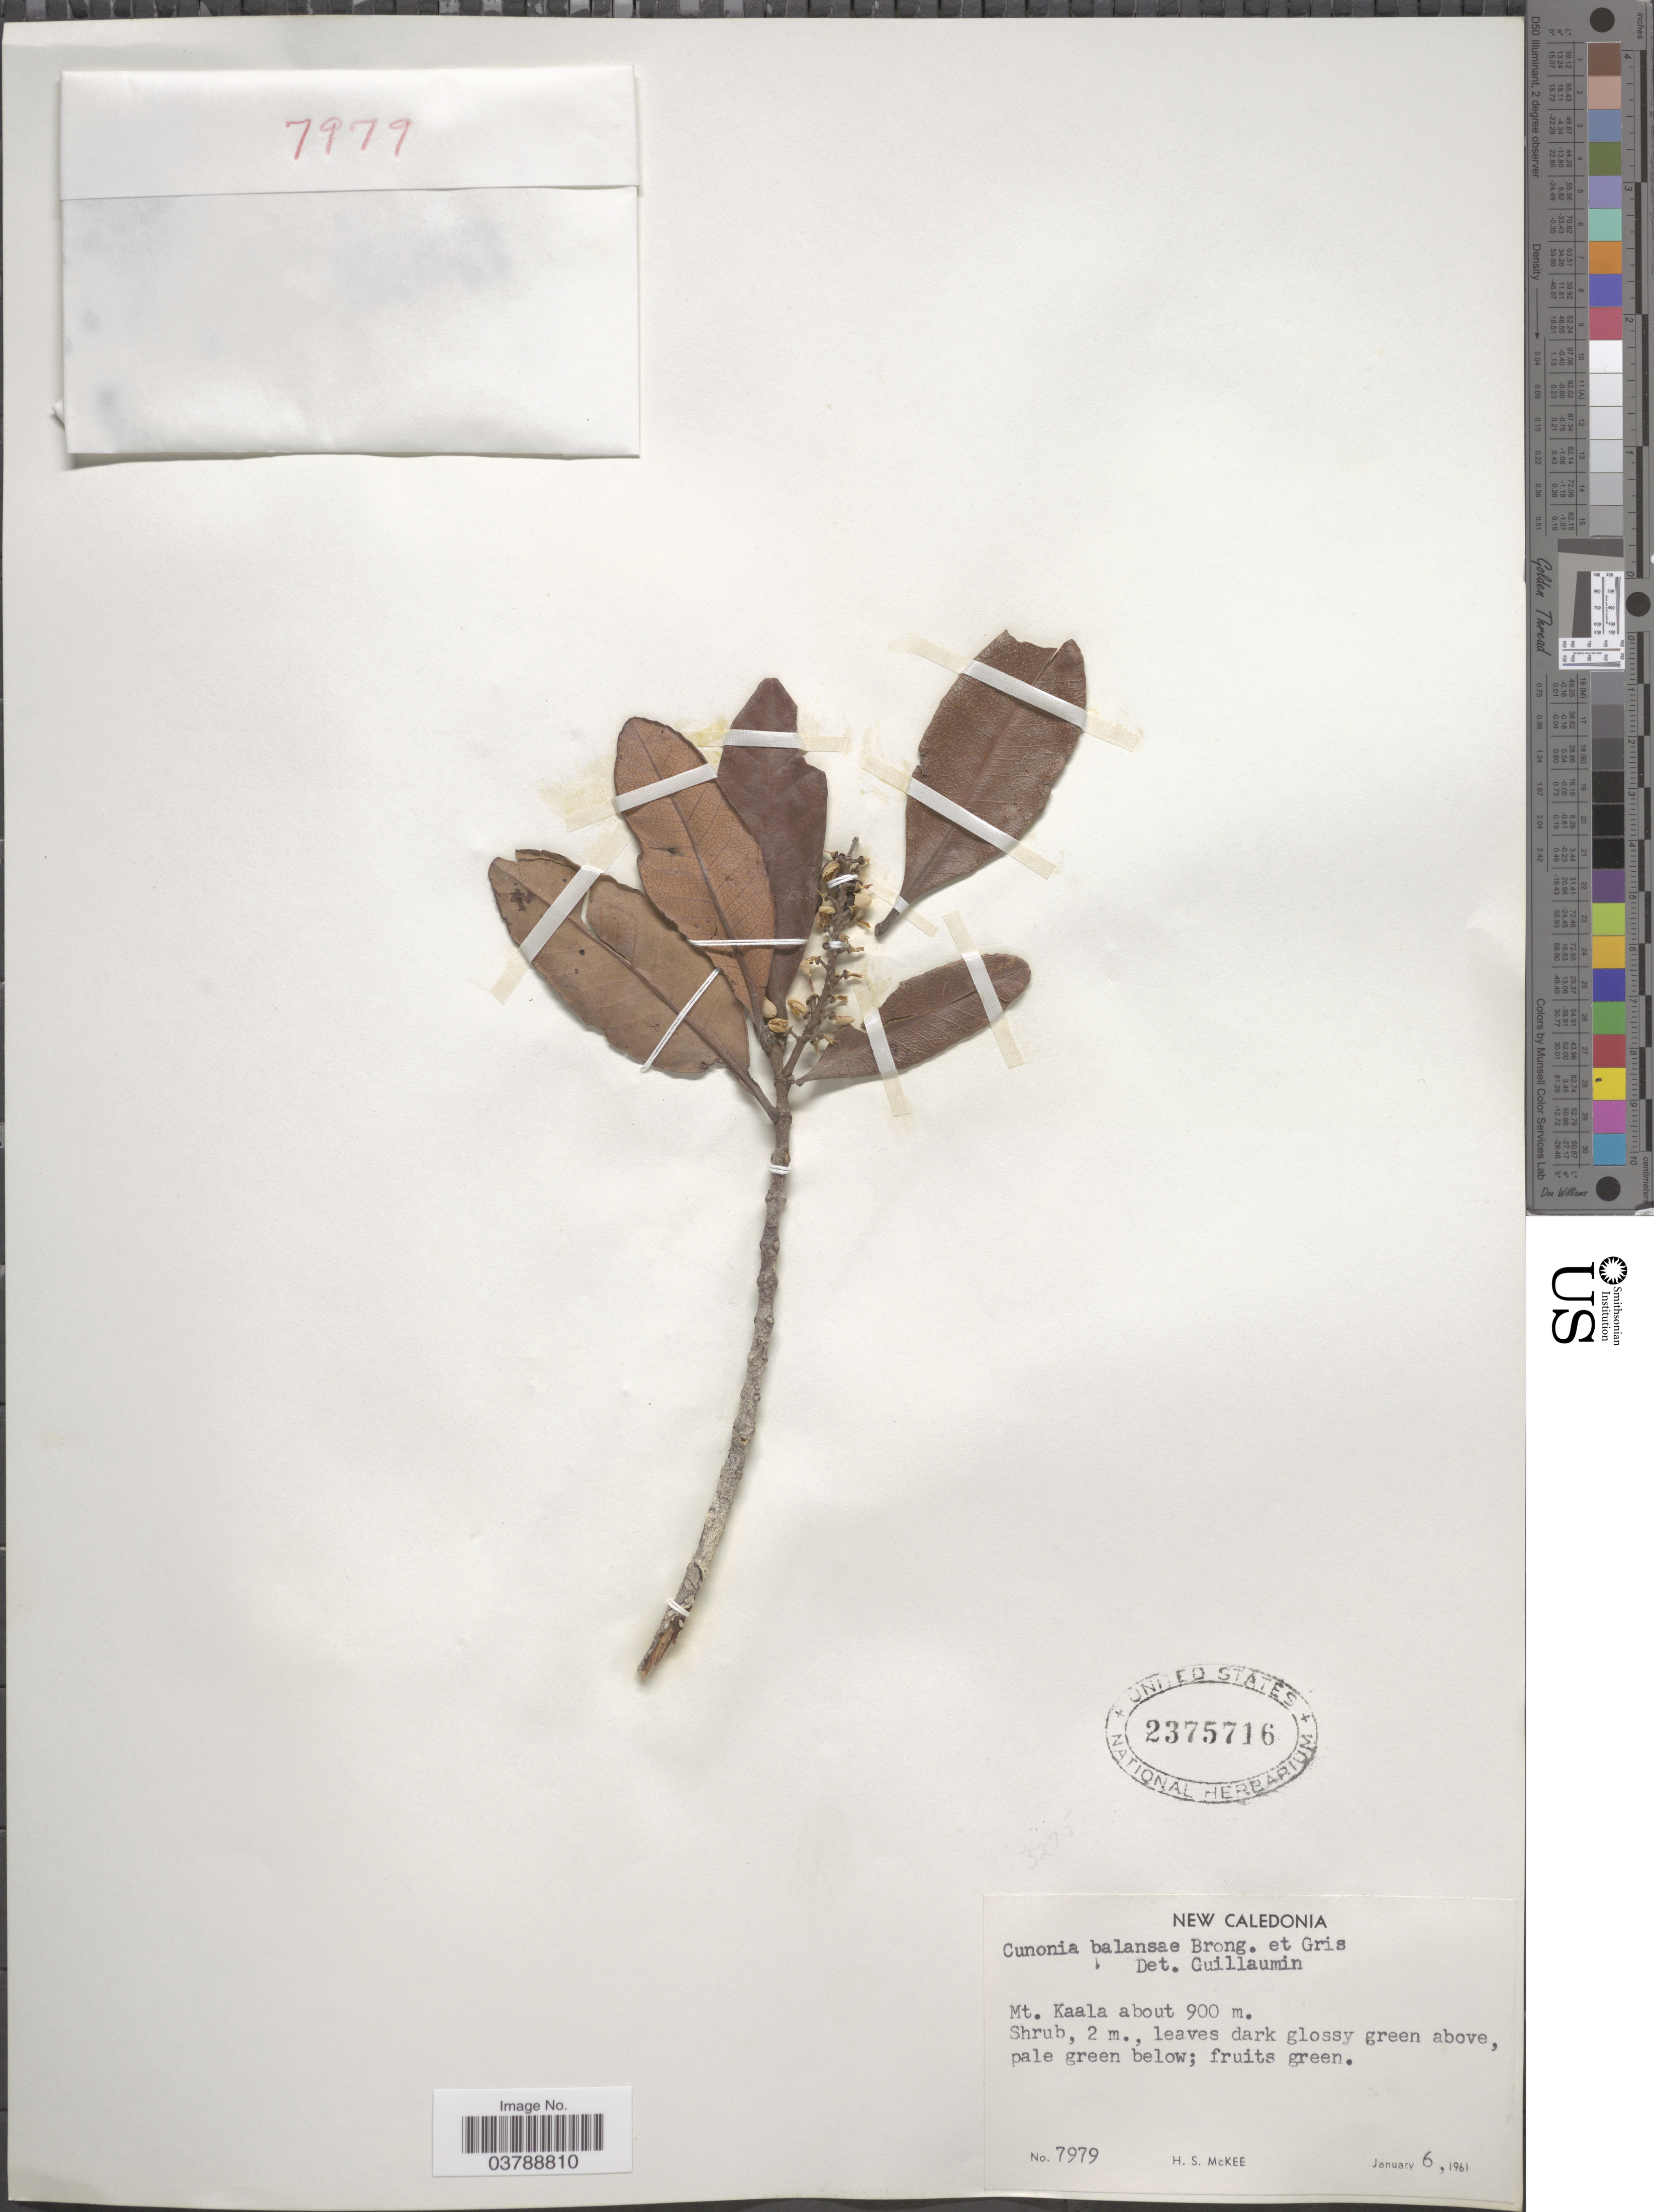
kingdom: Plantae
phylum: Tracheophyta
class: Magnoliopsida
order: Oxalidales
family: Cunoniaceae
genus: Cunonia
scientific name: Cunonia balansae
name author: Brongn. & Gris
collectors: H. S. McKee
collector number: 7979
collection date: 1961-01-06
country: New Caledonia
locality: Mt. Kaala.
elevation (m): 900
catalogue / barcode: US 2375716